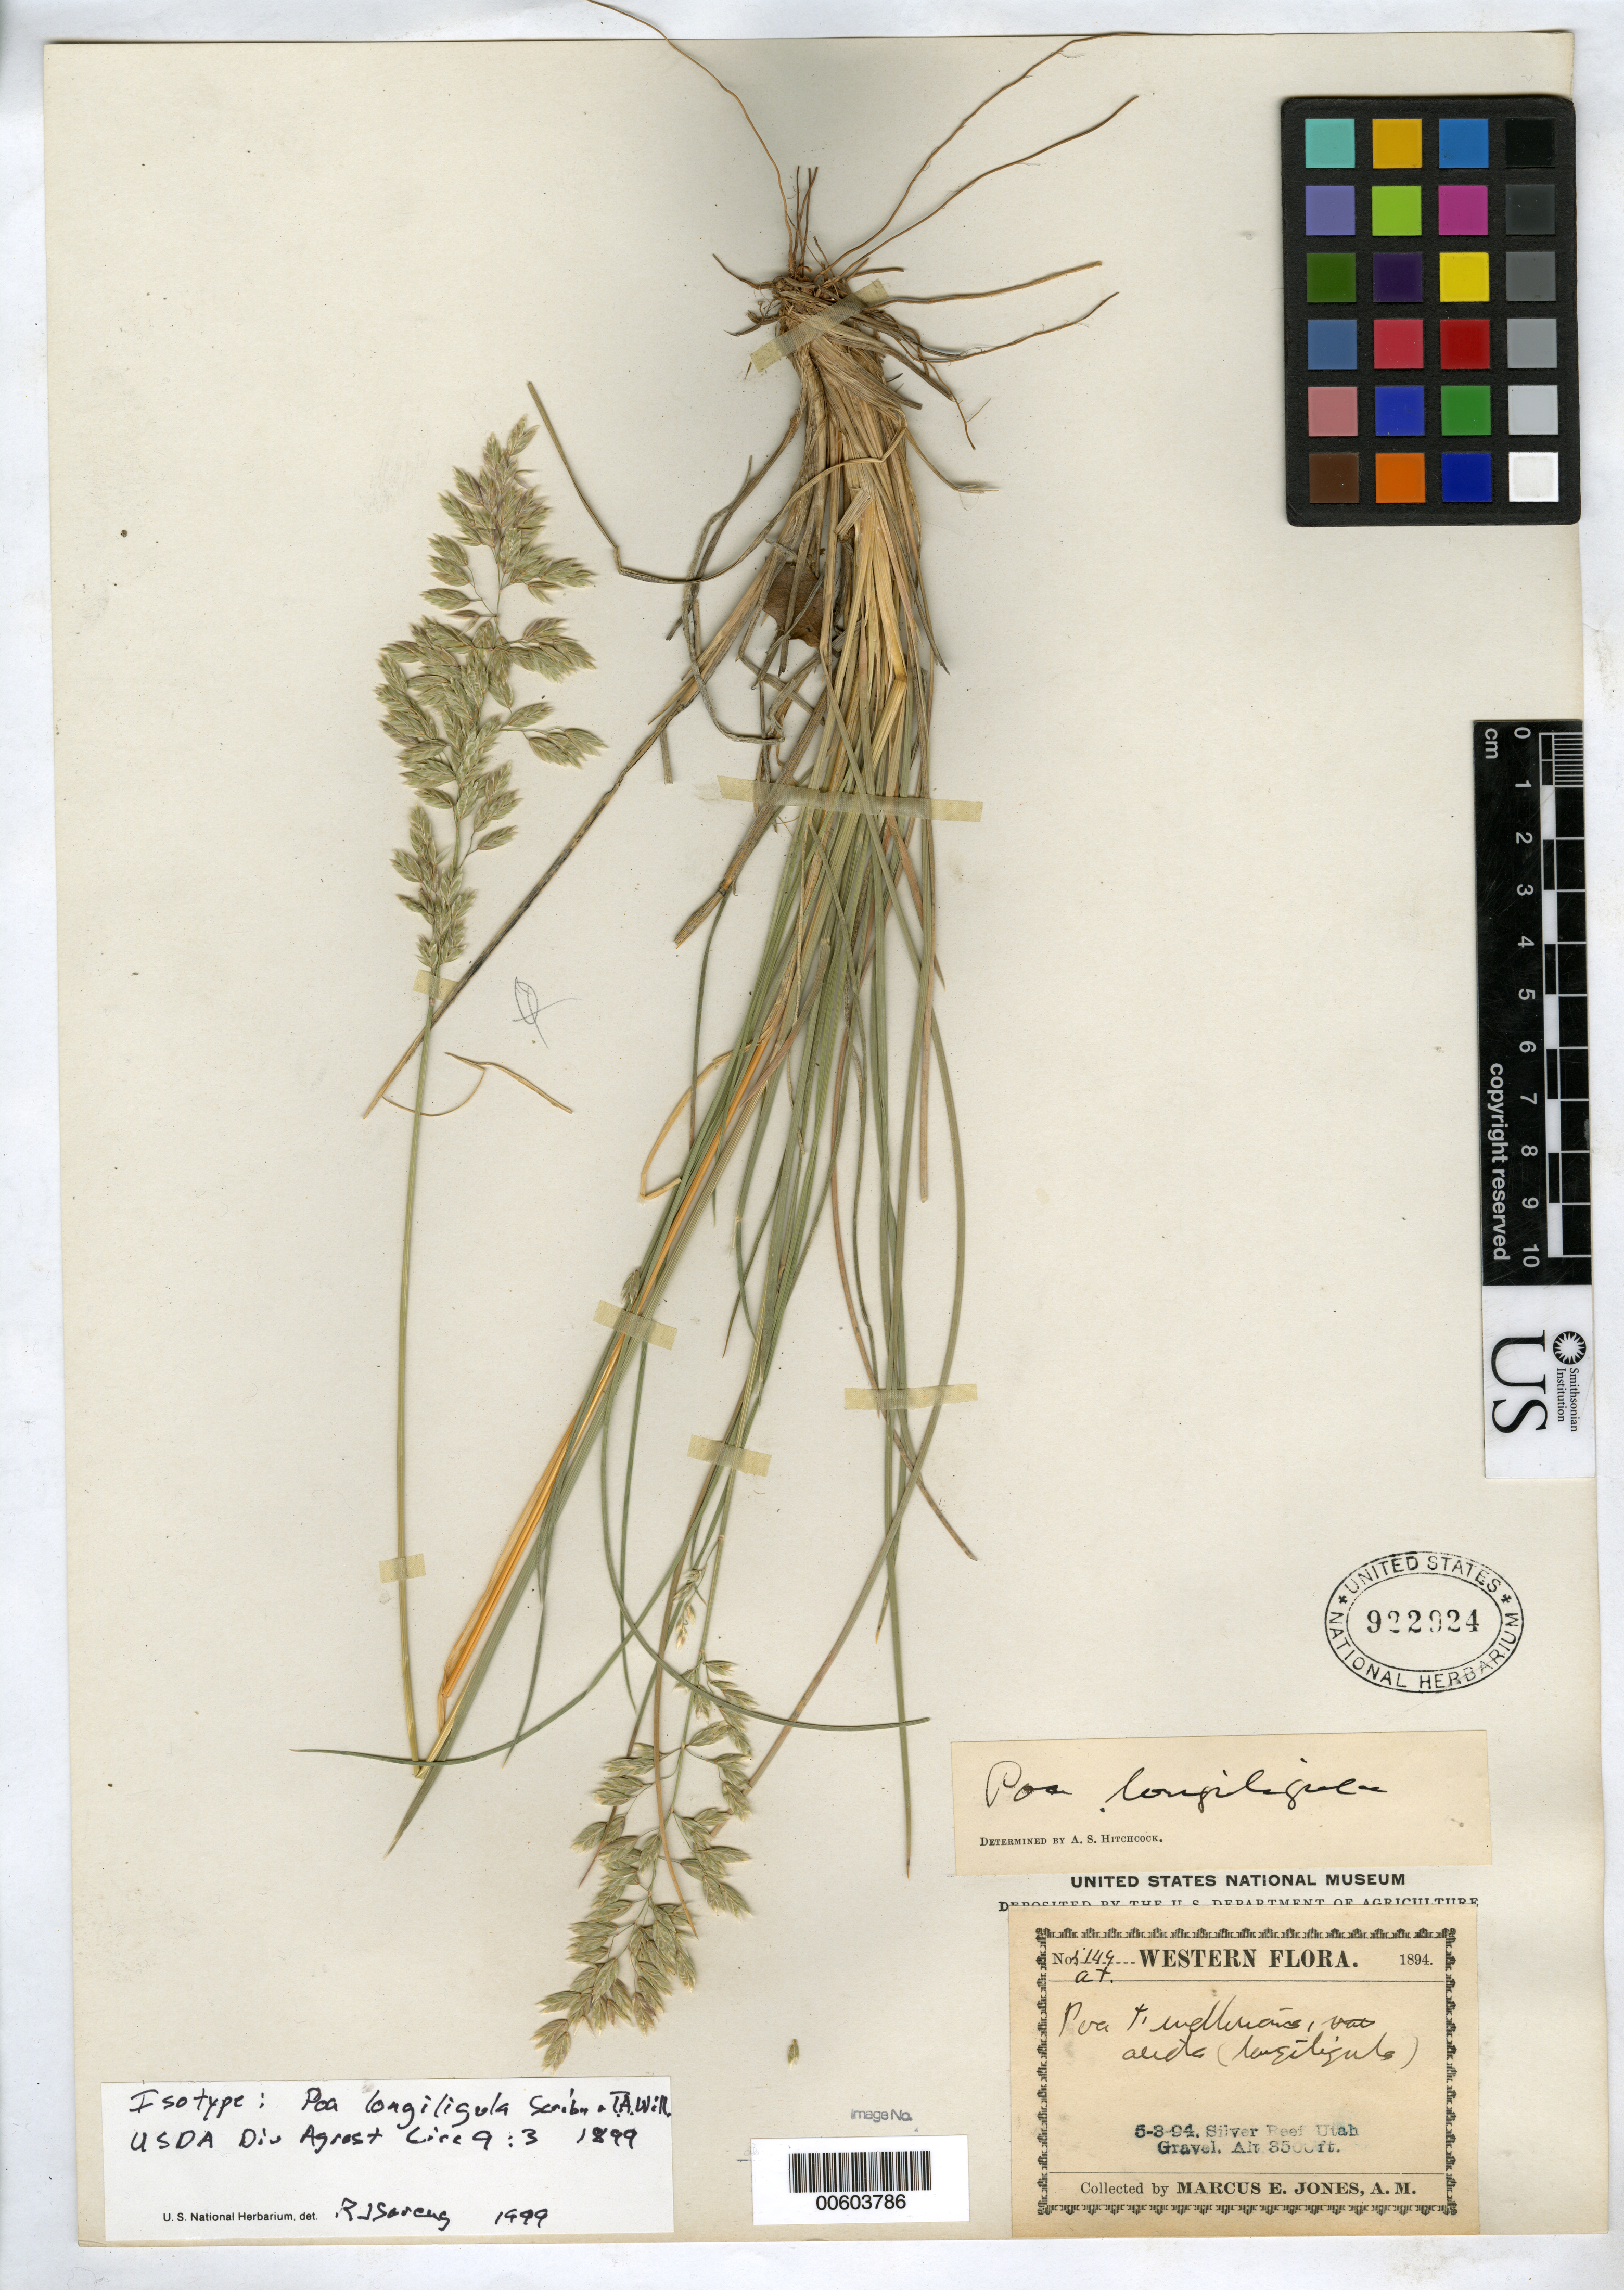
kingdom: Plantae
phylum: Tracheophyta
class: Liliopsida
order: Poales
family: Poaceae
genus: Poa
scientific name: Poa longiligula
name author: Scribn. & T.A. Williams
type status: Isotype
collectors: M. E. Jones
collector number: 5149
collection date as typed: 03 May 1894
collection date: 1894-05-03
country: United States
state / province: Utah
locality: Silver Reef.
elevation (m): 1067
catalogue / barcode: US 922024